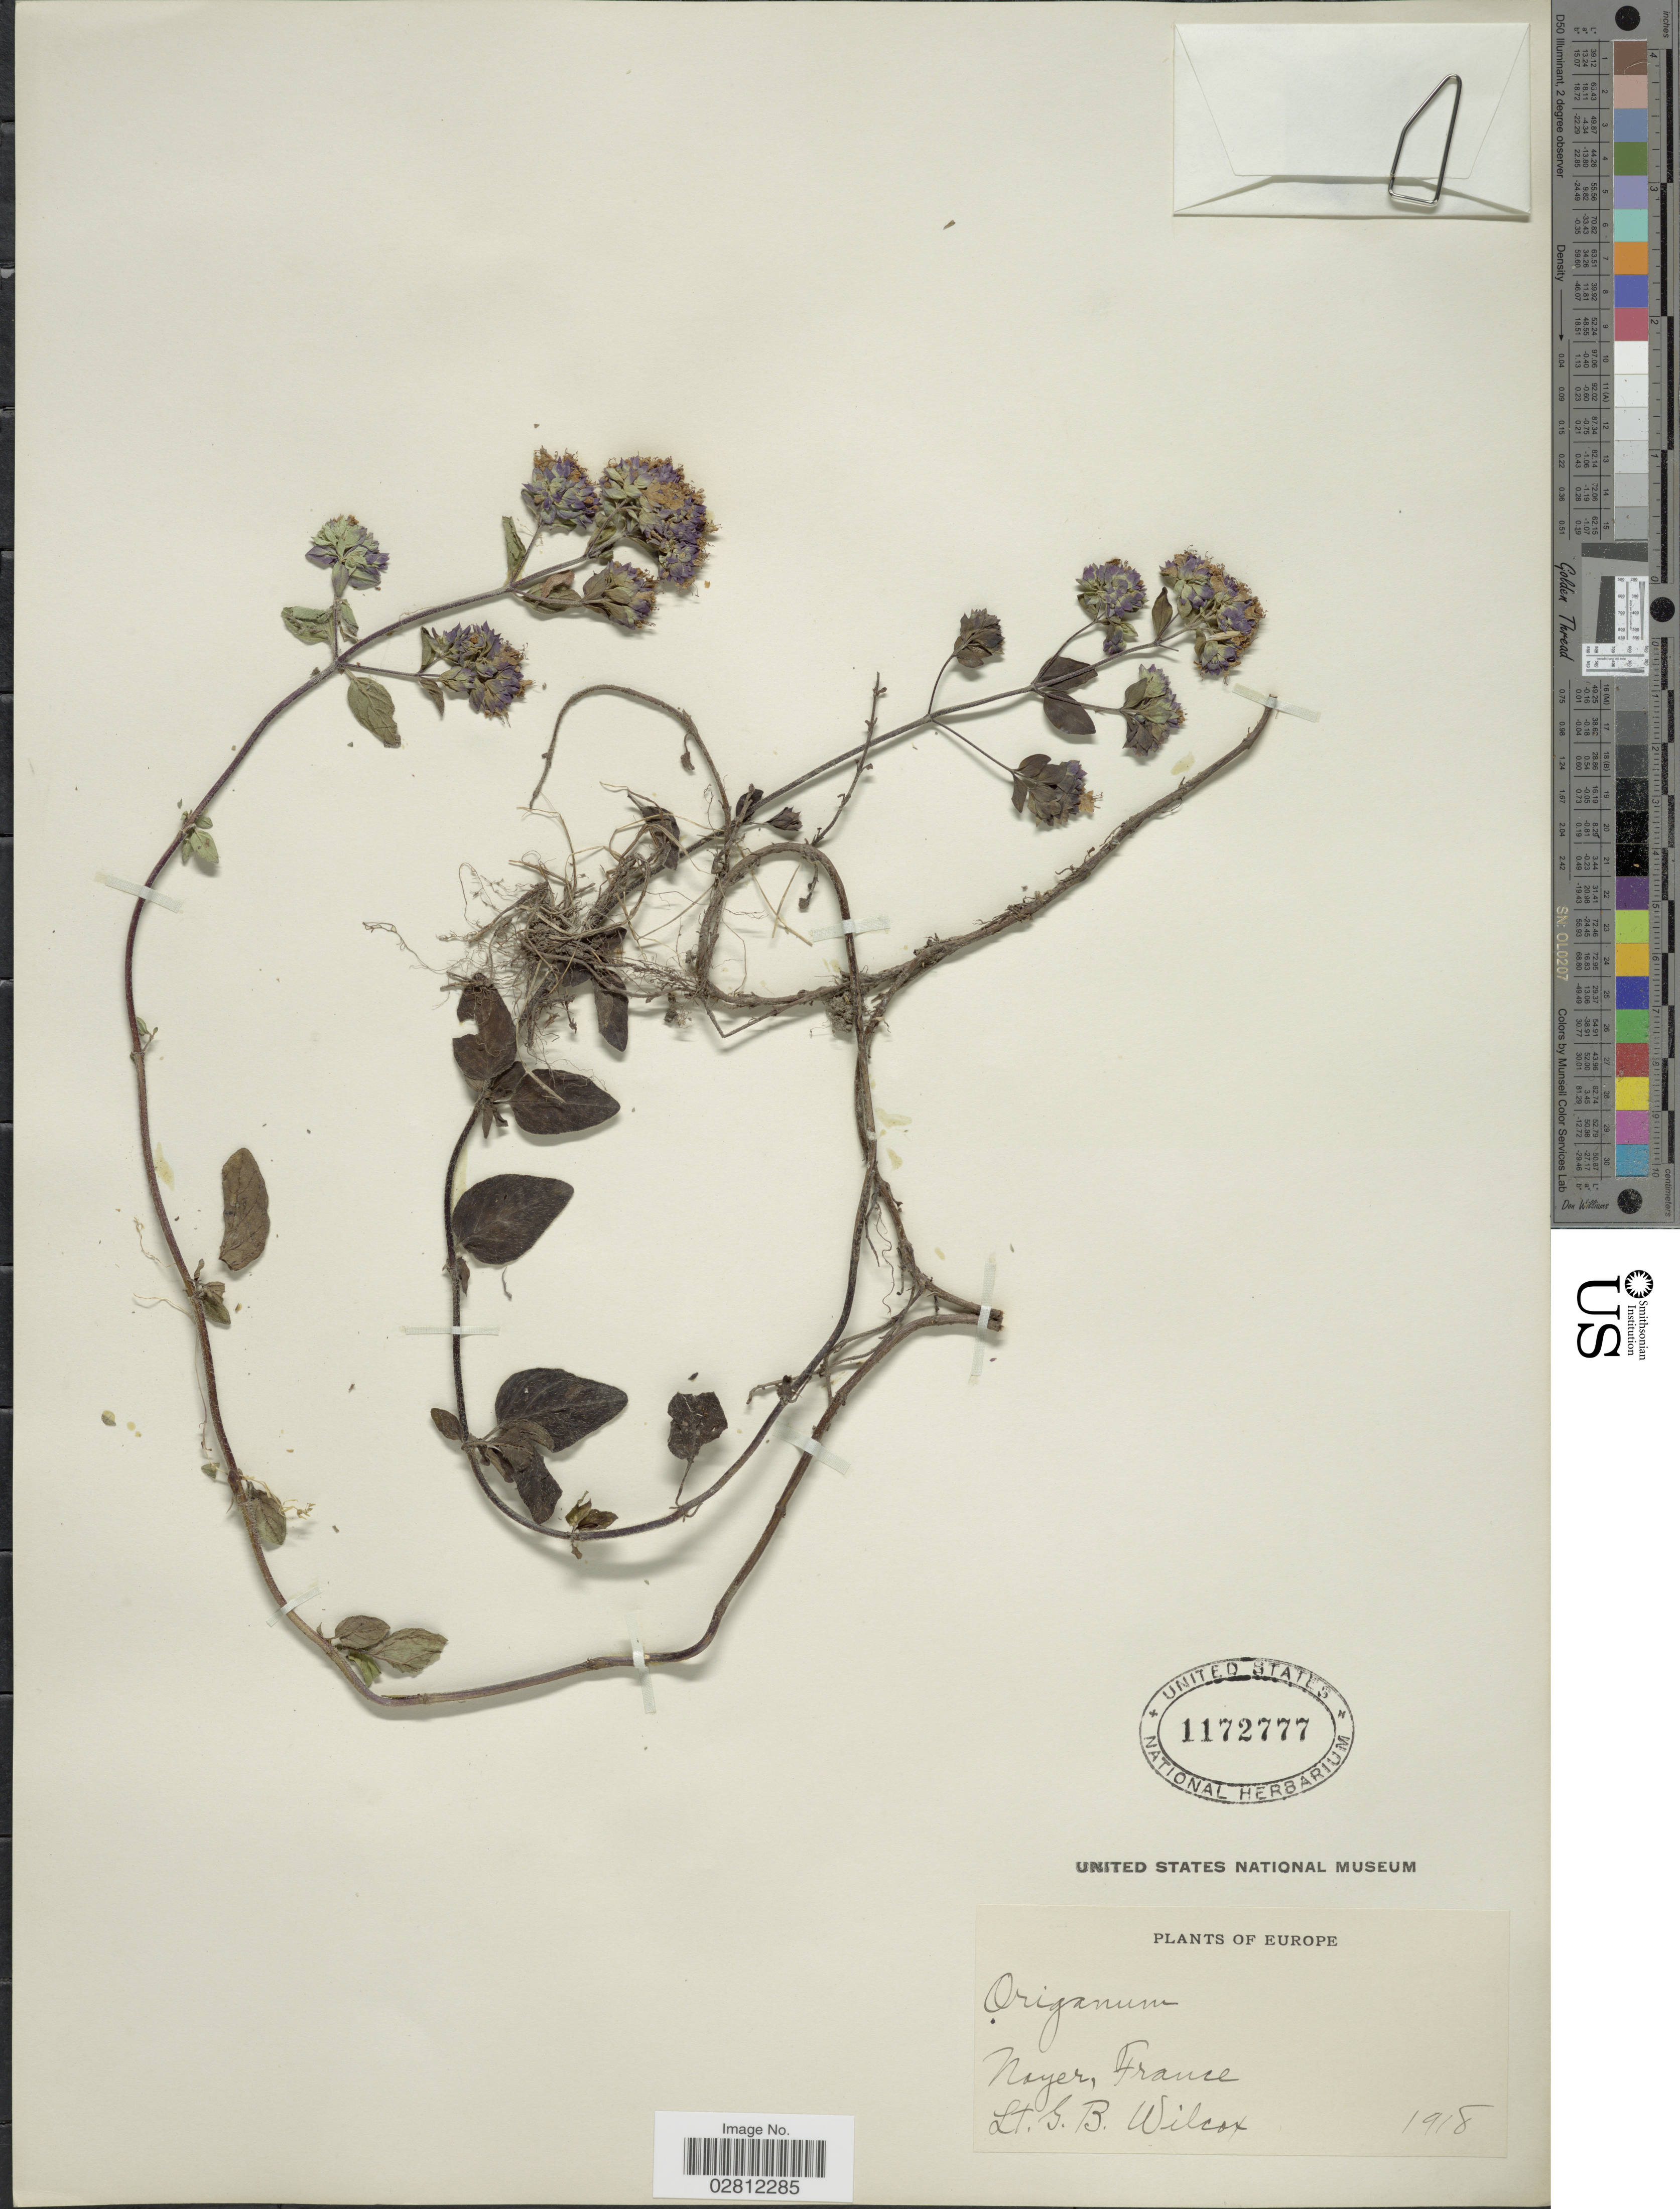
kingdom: Plantae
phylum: Tracheophyta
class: Magnoliopsida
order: Lamiales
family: Lamiaceae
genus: Origanum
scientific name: Origanum vulgare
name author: L.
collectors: G. Wilcox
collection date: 1918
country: France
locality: Nayer.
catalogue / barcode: US 1172777